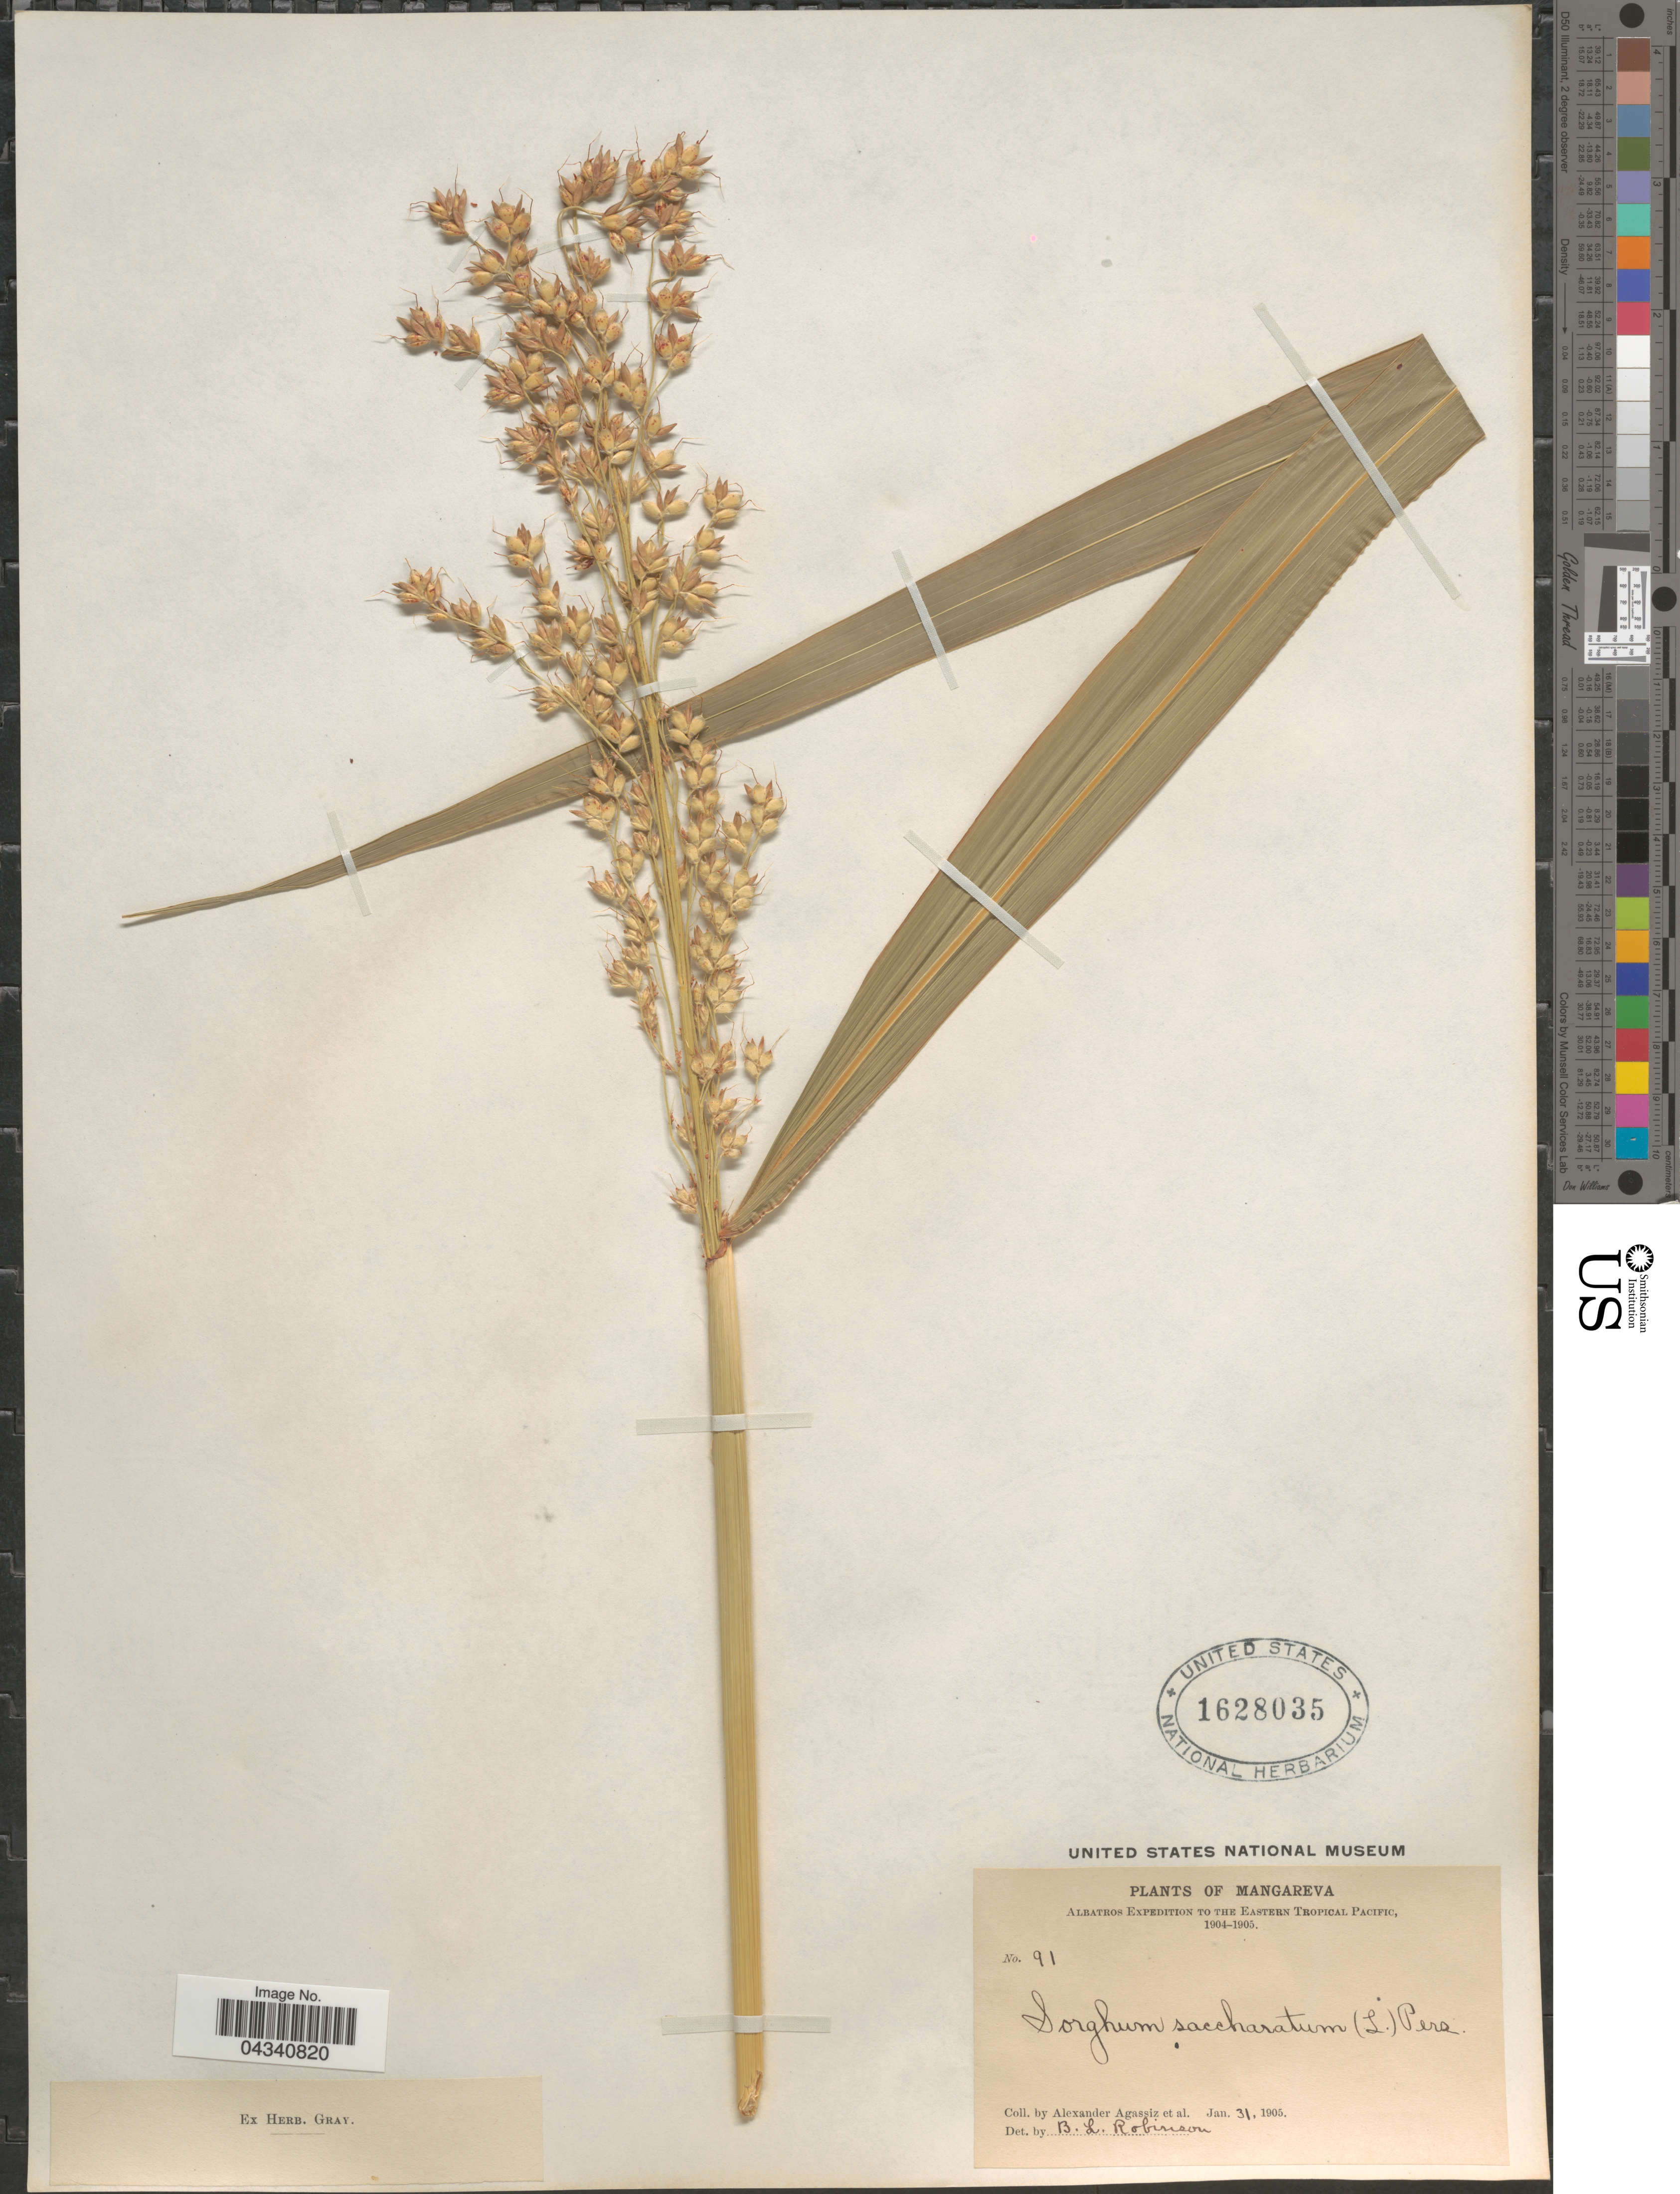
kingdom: Plantae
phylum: Tracheophyta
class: Liliopsida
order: Poales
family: Poaceae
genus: Sorghum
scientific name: Sorghum sp.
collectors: A. E. Agassiz & et al.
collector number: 91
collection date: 1905-01-31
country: French Polynesia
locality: Mangareva. Albatros Expedition to the Eastern Tropical Pacific, 1904-1905.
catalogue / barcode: US 1628035